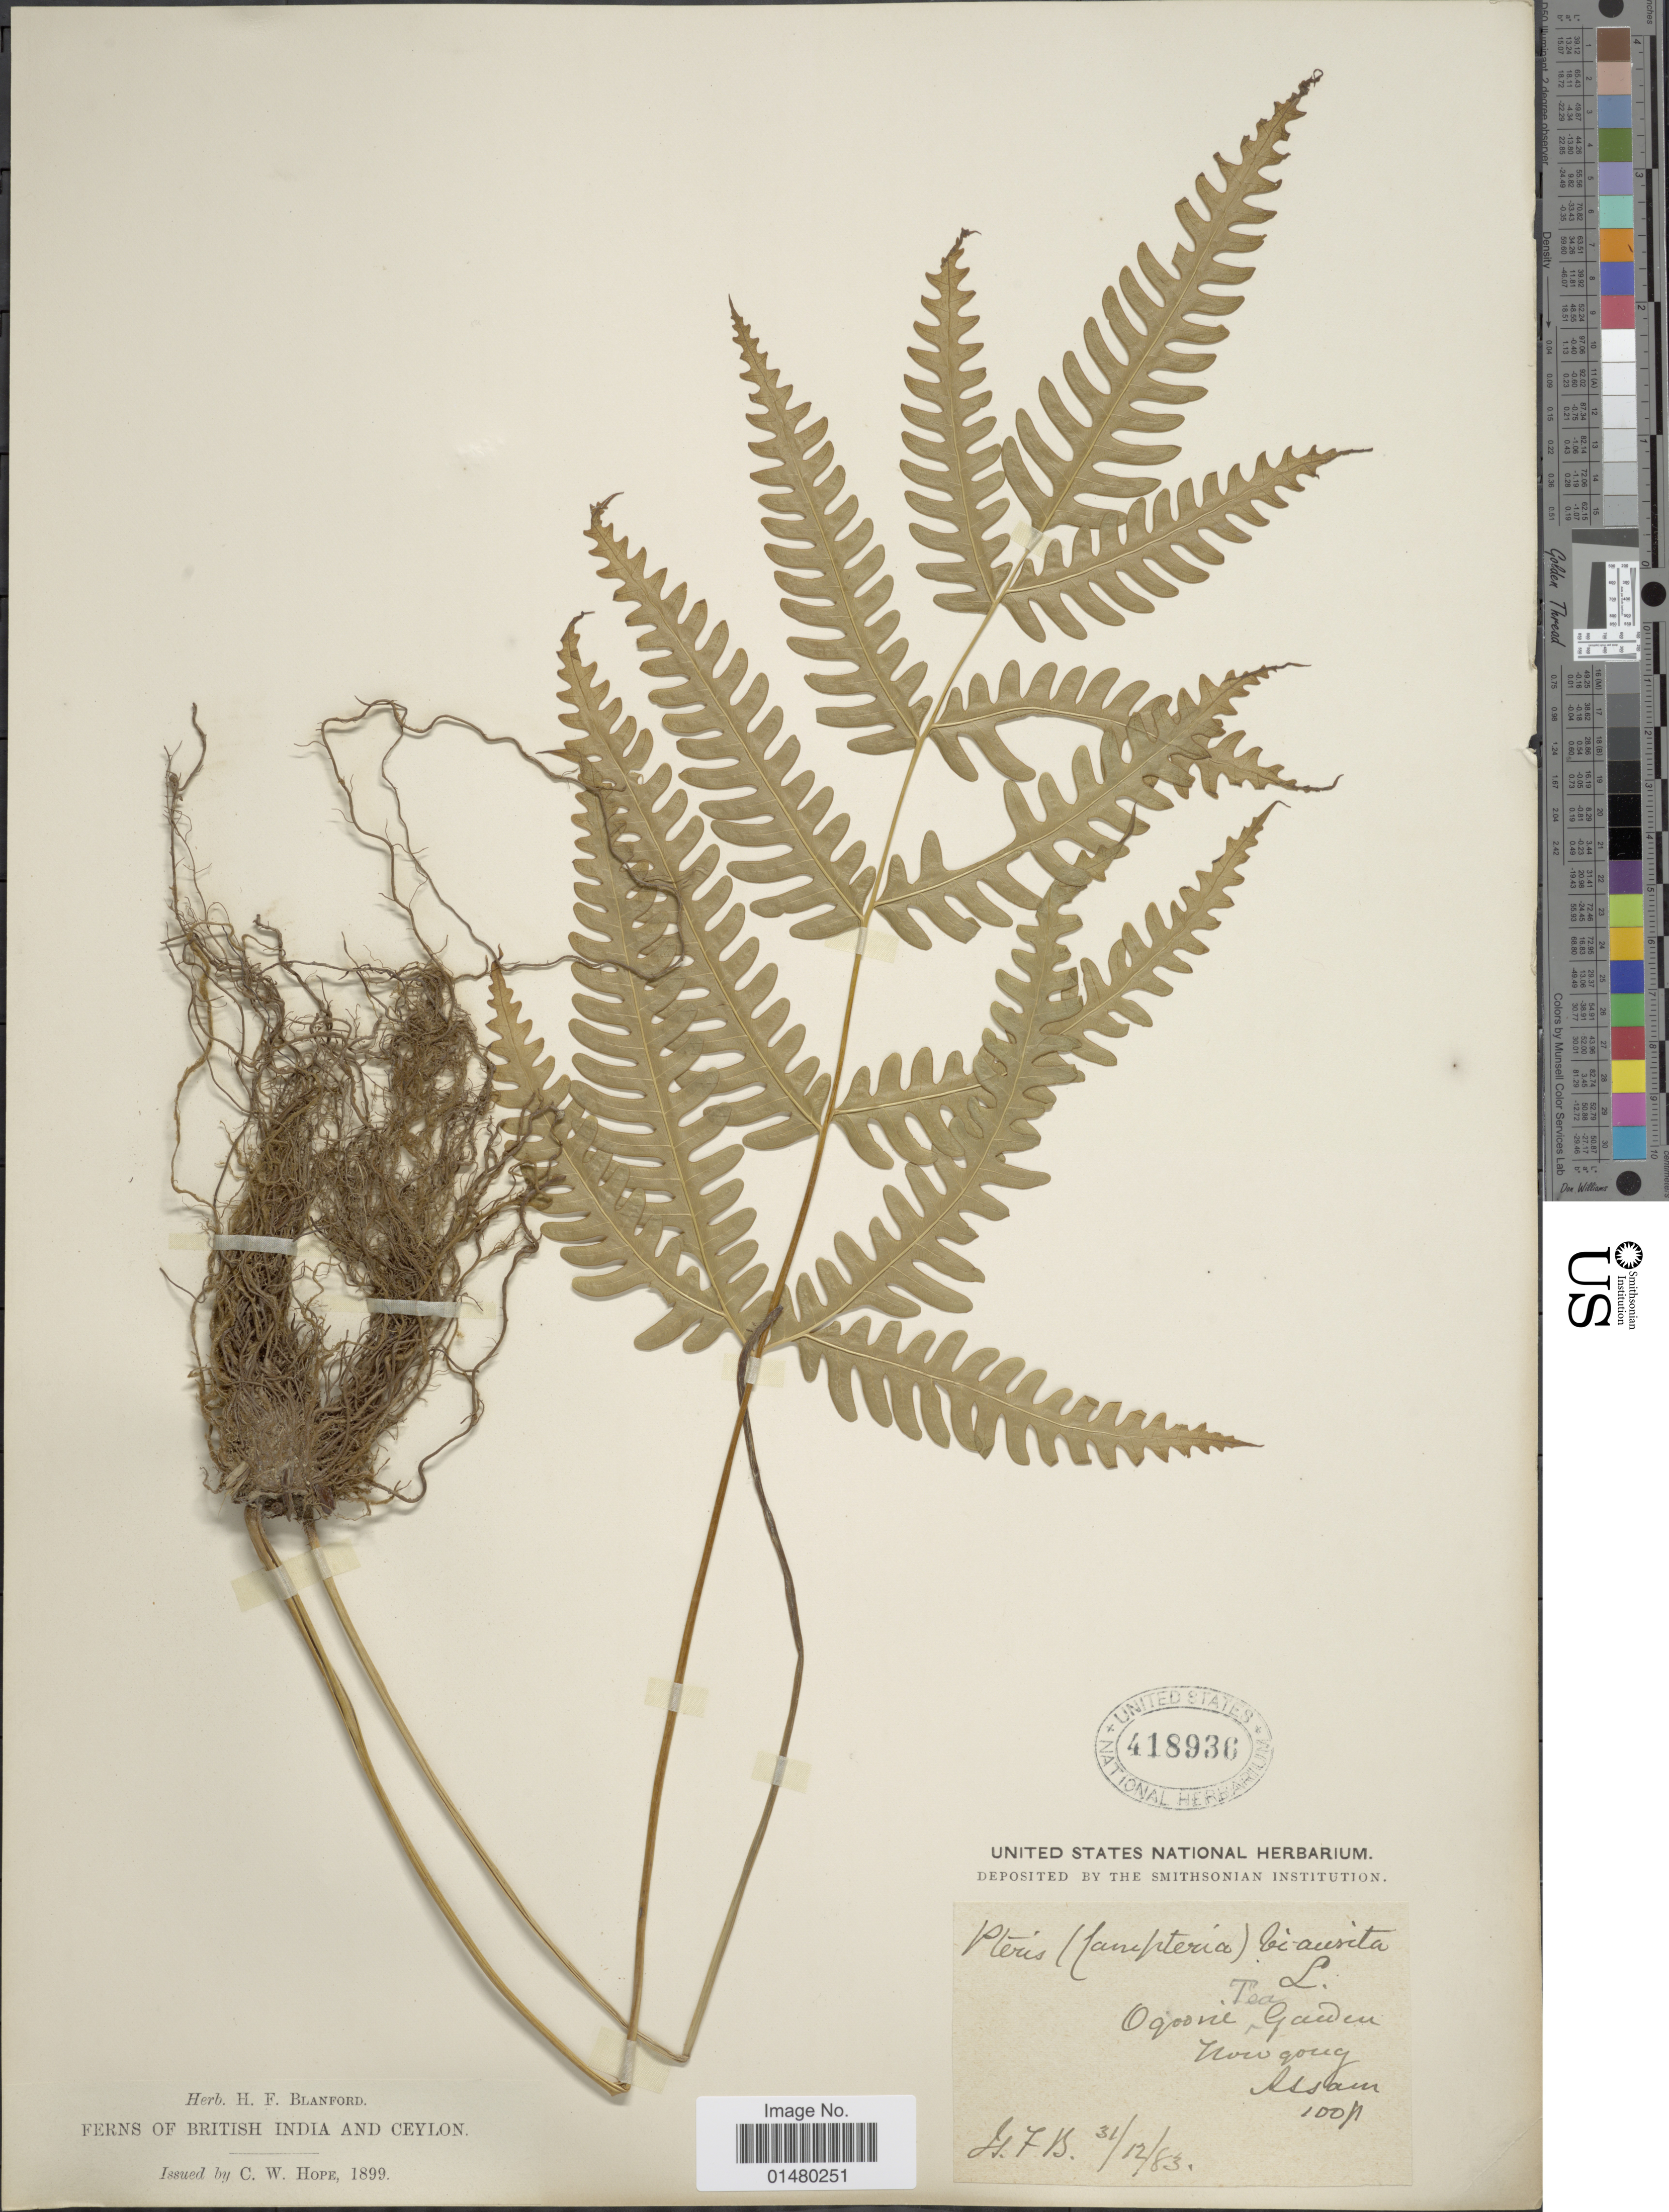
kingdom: Plantae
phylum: Tracheophyta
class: Polypodiopsida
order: Polypodiales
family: Pteridaceae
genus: Pteris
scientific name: Pteris biaurita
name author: L.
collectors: H. Blanford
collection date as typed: Transcribed d/m/y: 31/12/83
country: India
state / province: Assam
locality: Oqoonie [illegible text]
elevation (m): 30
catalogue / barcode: US 418936